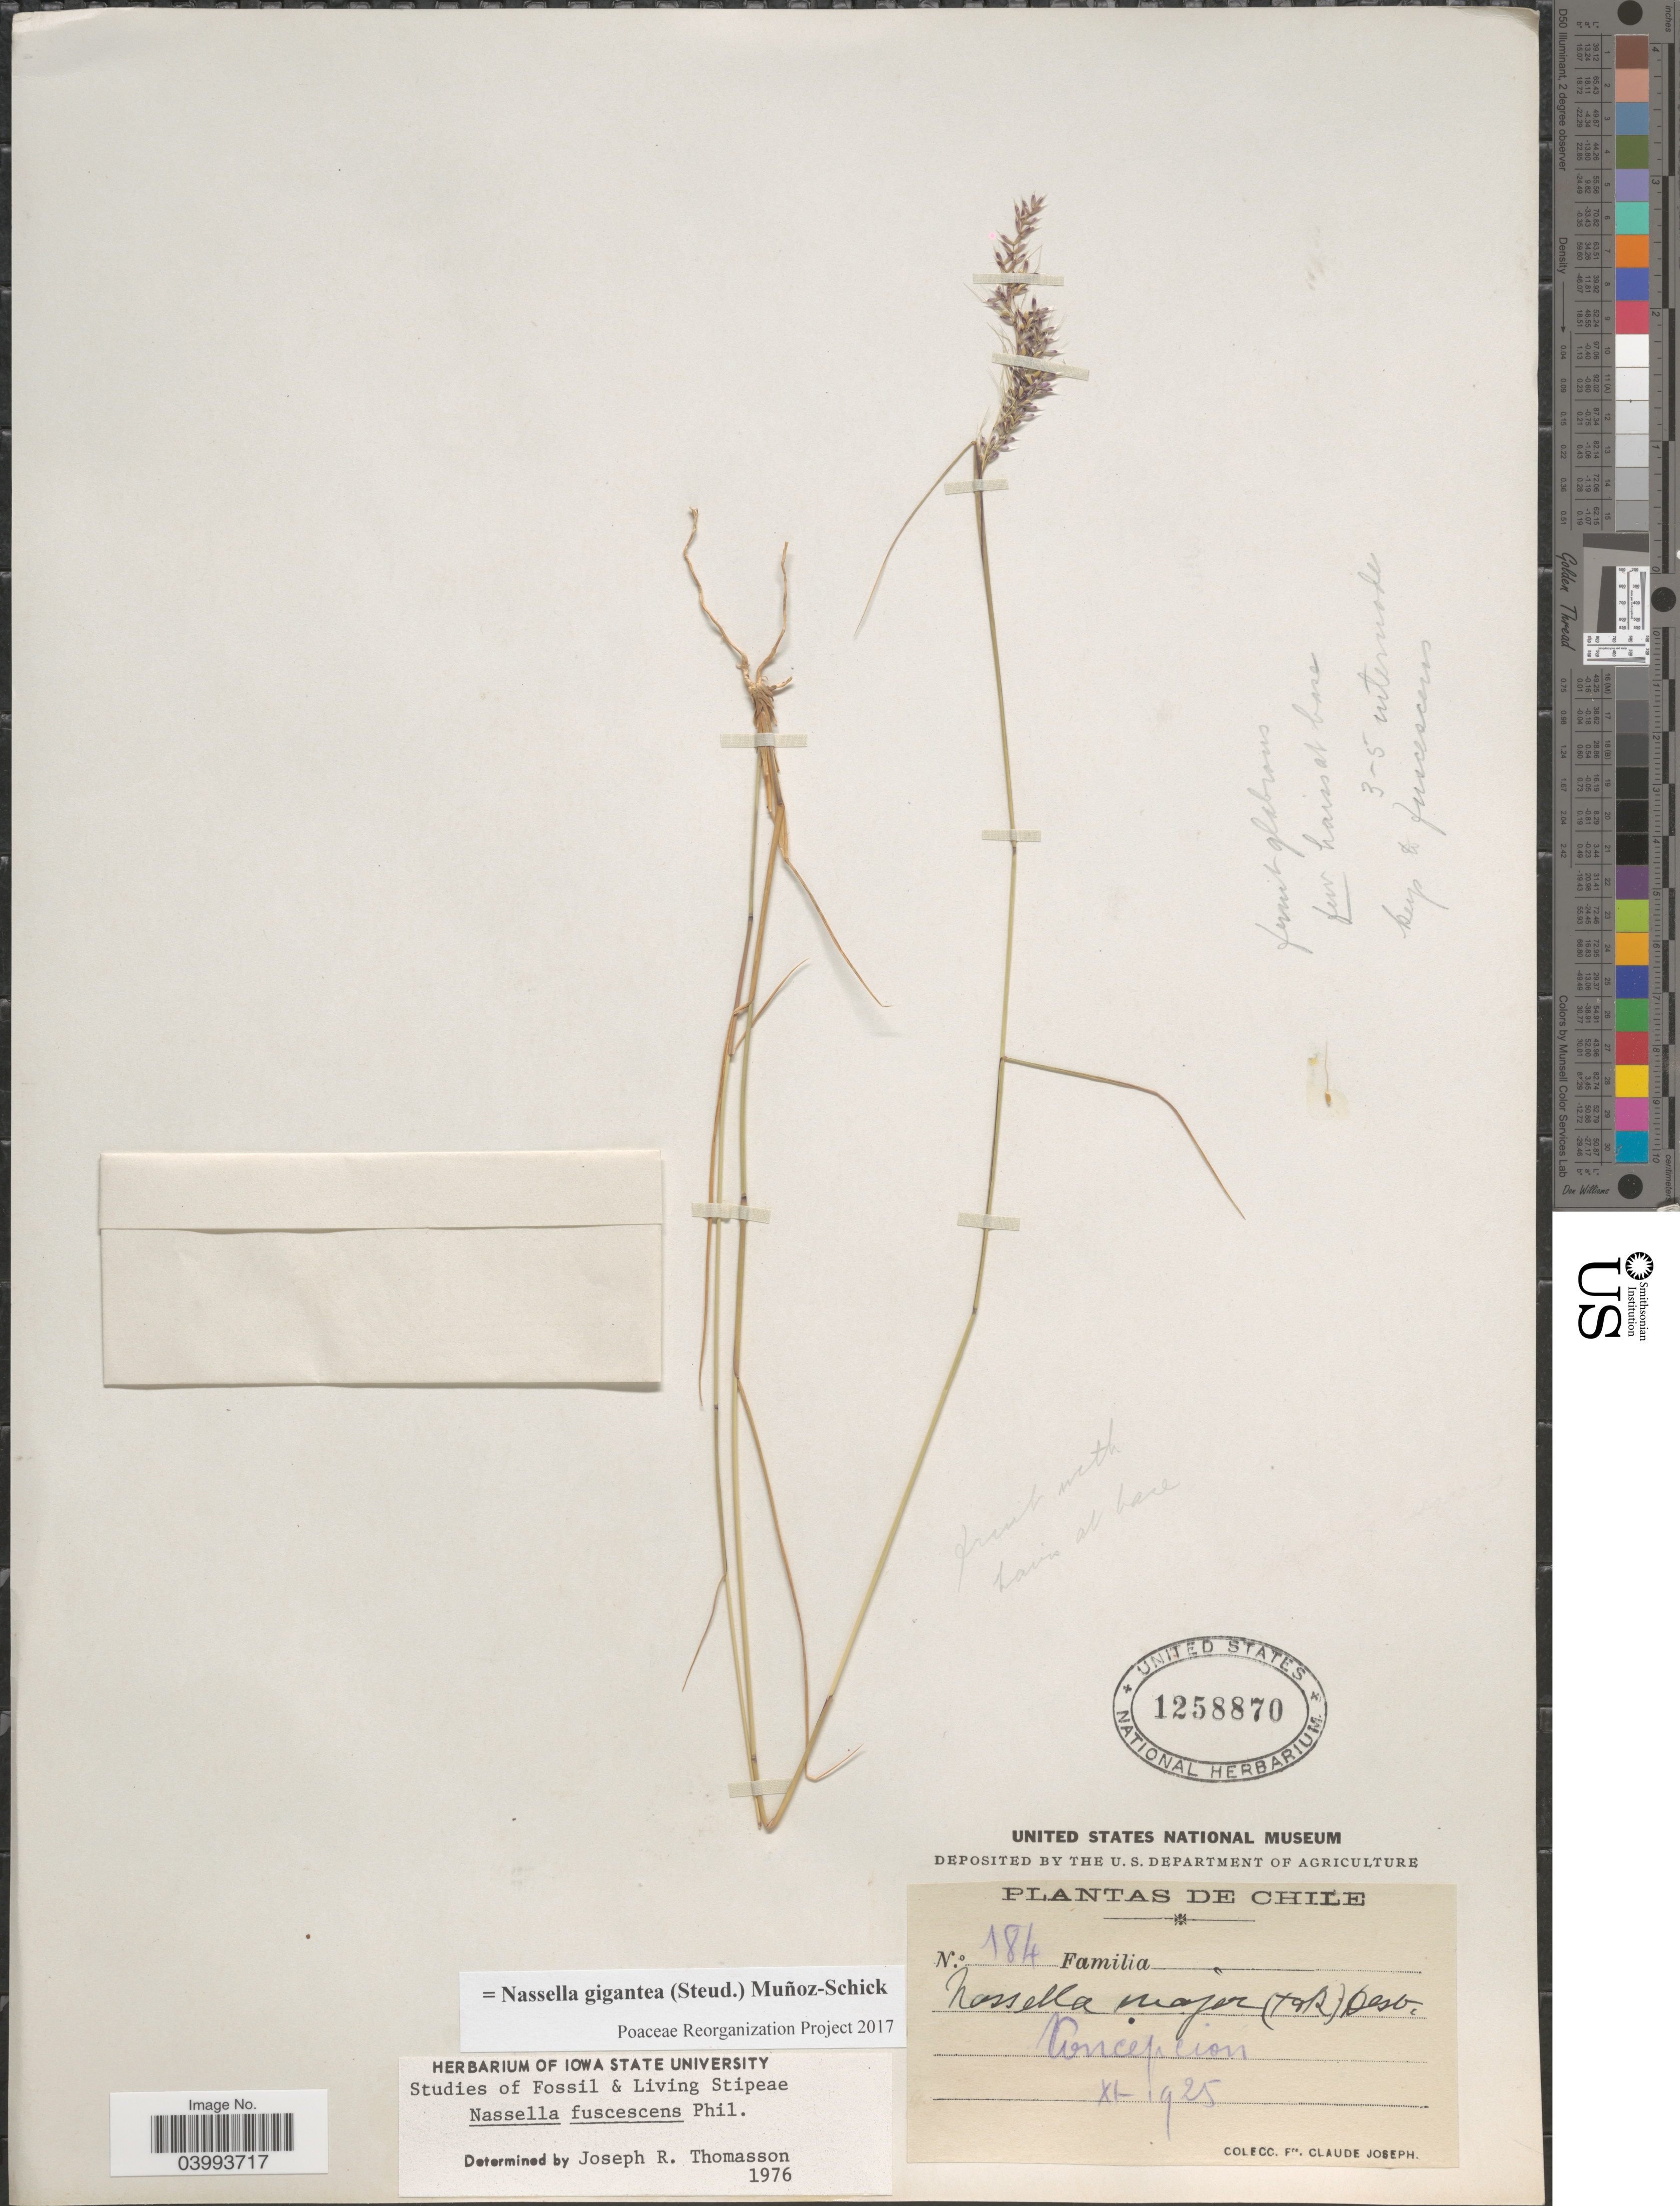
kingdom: Plantae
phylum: Tracheophyta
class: Liliopsida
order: Poales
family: Poaceae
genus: Nassella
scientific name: Nassella gigantea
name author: (Steud.) Muñoz-Schick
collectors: Bro. Claude-Joseph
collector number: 184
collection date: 1925-11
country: Chile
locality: Concepcion.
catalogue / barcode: US 1258870